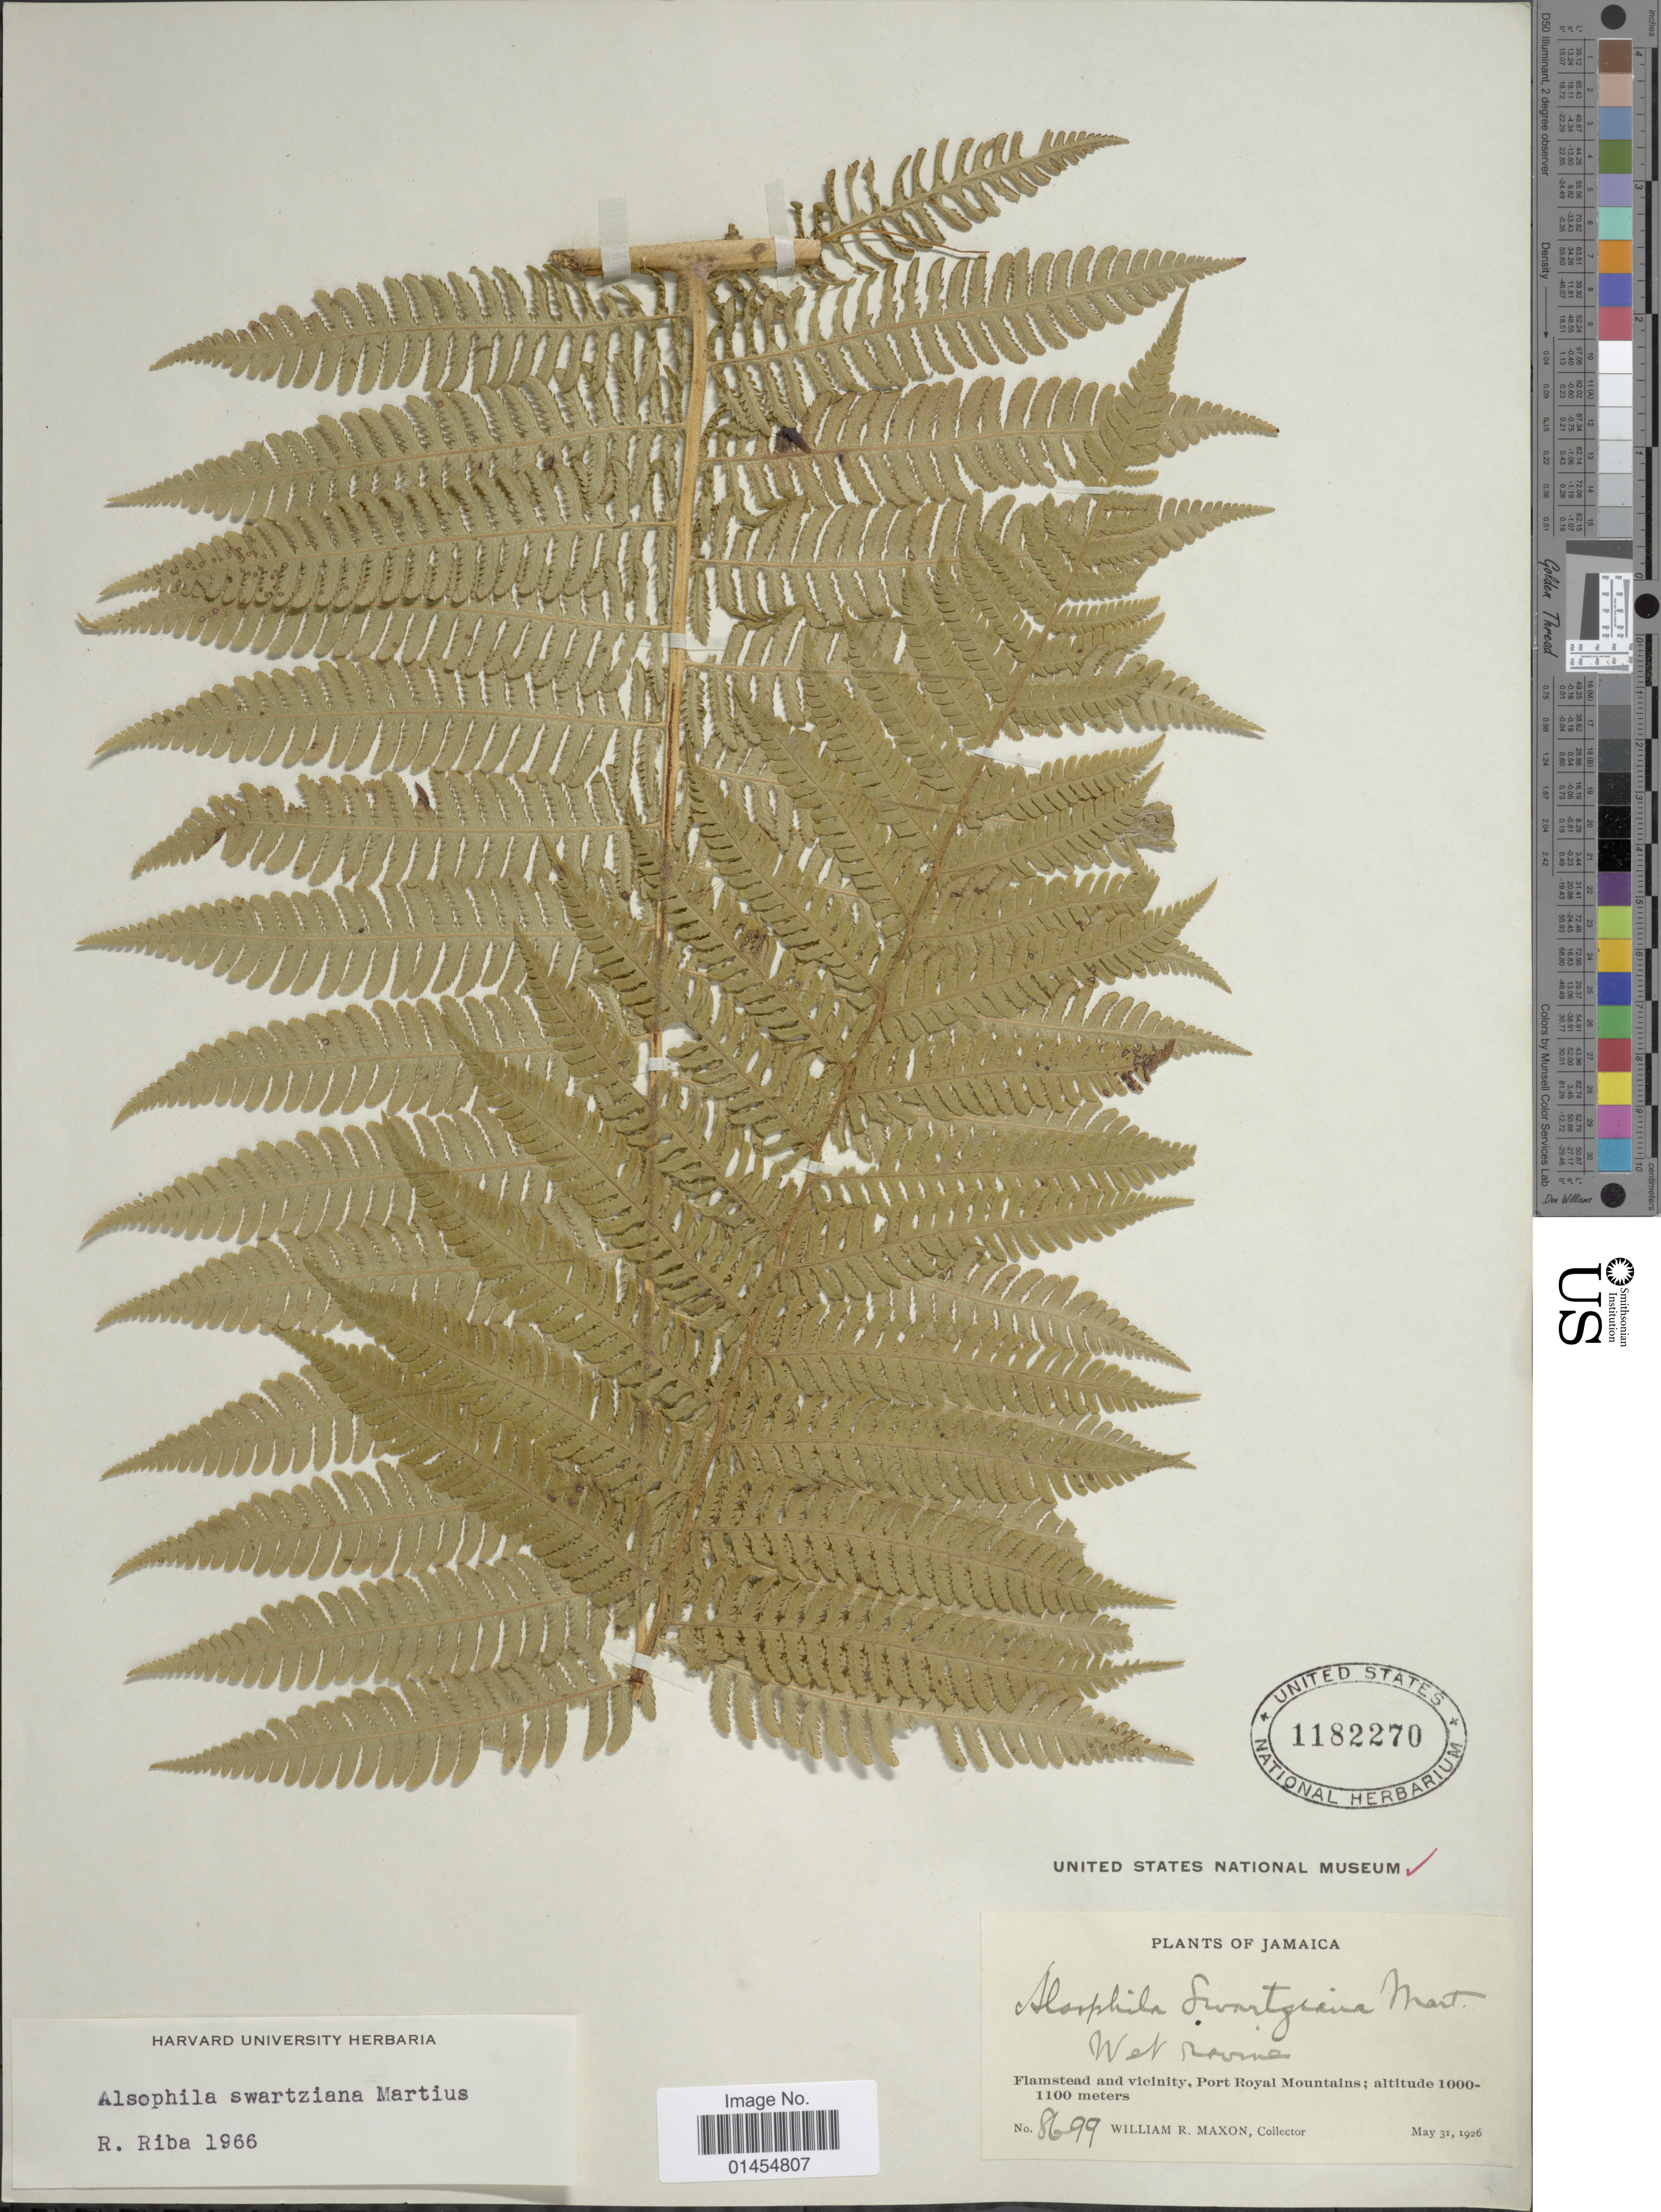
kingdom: Plantae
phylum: Tracheophyta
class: Polypodiopsida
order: Cyatheales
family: Cyatheaceae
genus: Alsophila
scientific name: Alsophila swartziana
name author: Mart.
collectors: W. R. Maxon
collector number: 8699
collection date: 1926-05-31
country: Jamaica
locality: Wet ravine. Flamstead and vicinity, Port Royal Mountains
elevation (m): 1000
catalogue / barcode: US 1182270